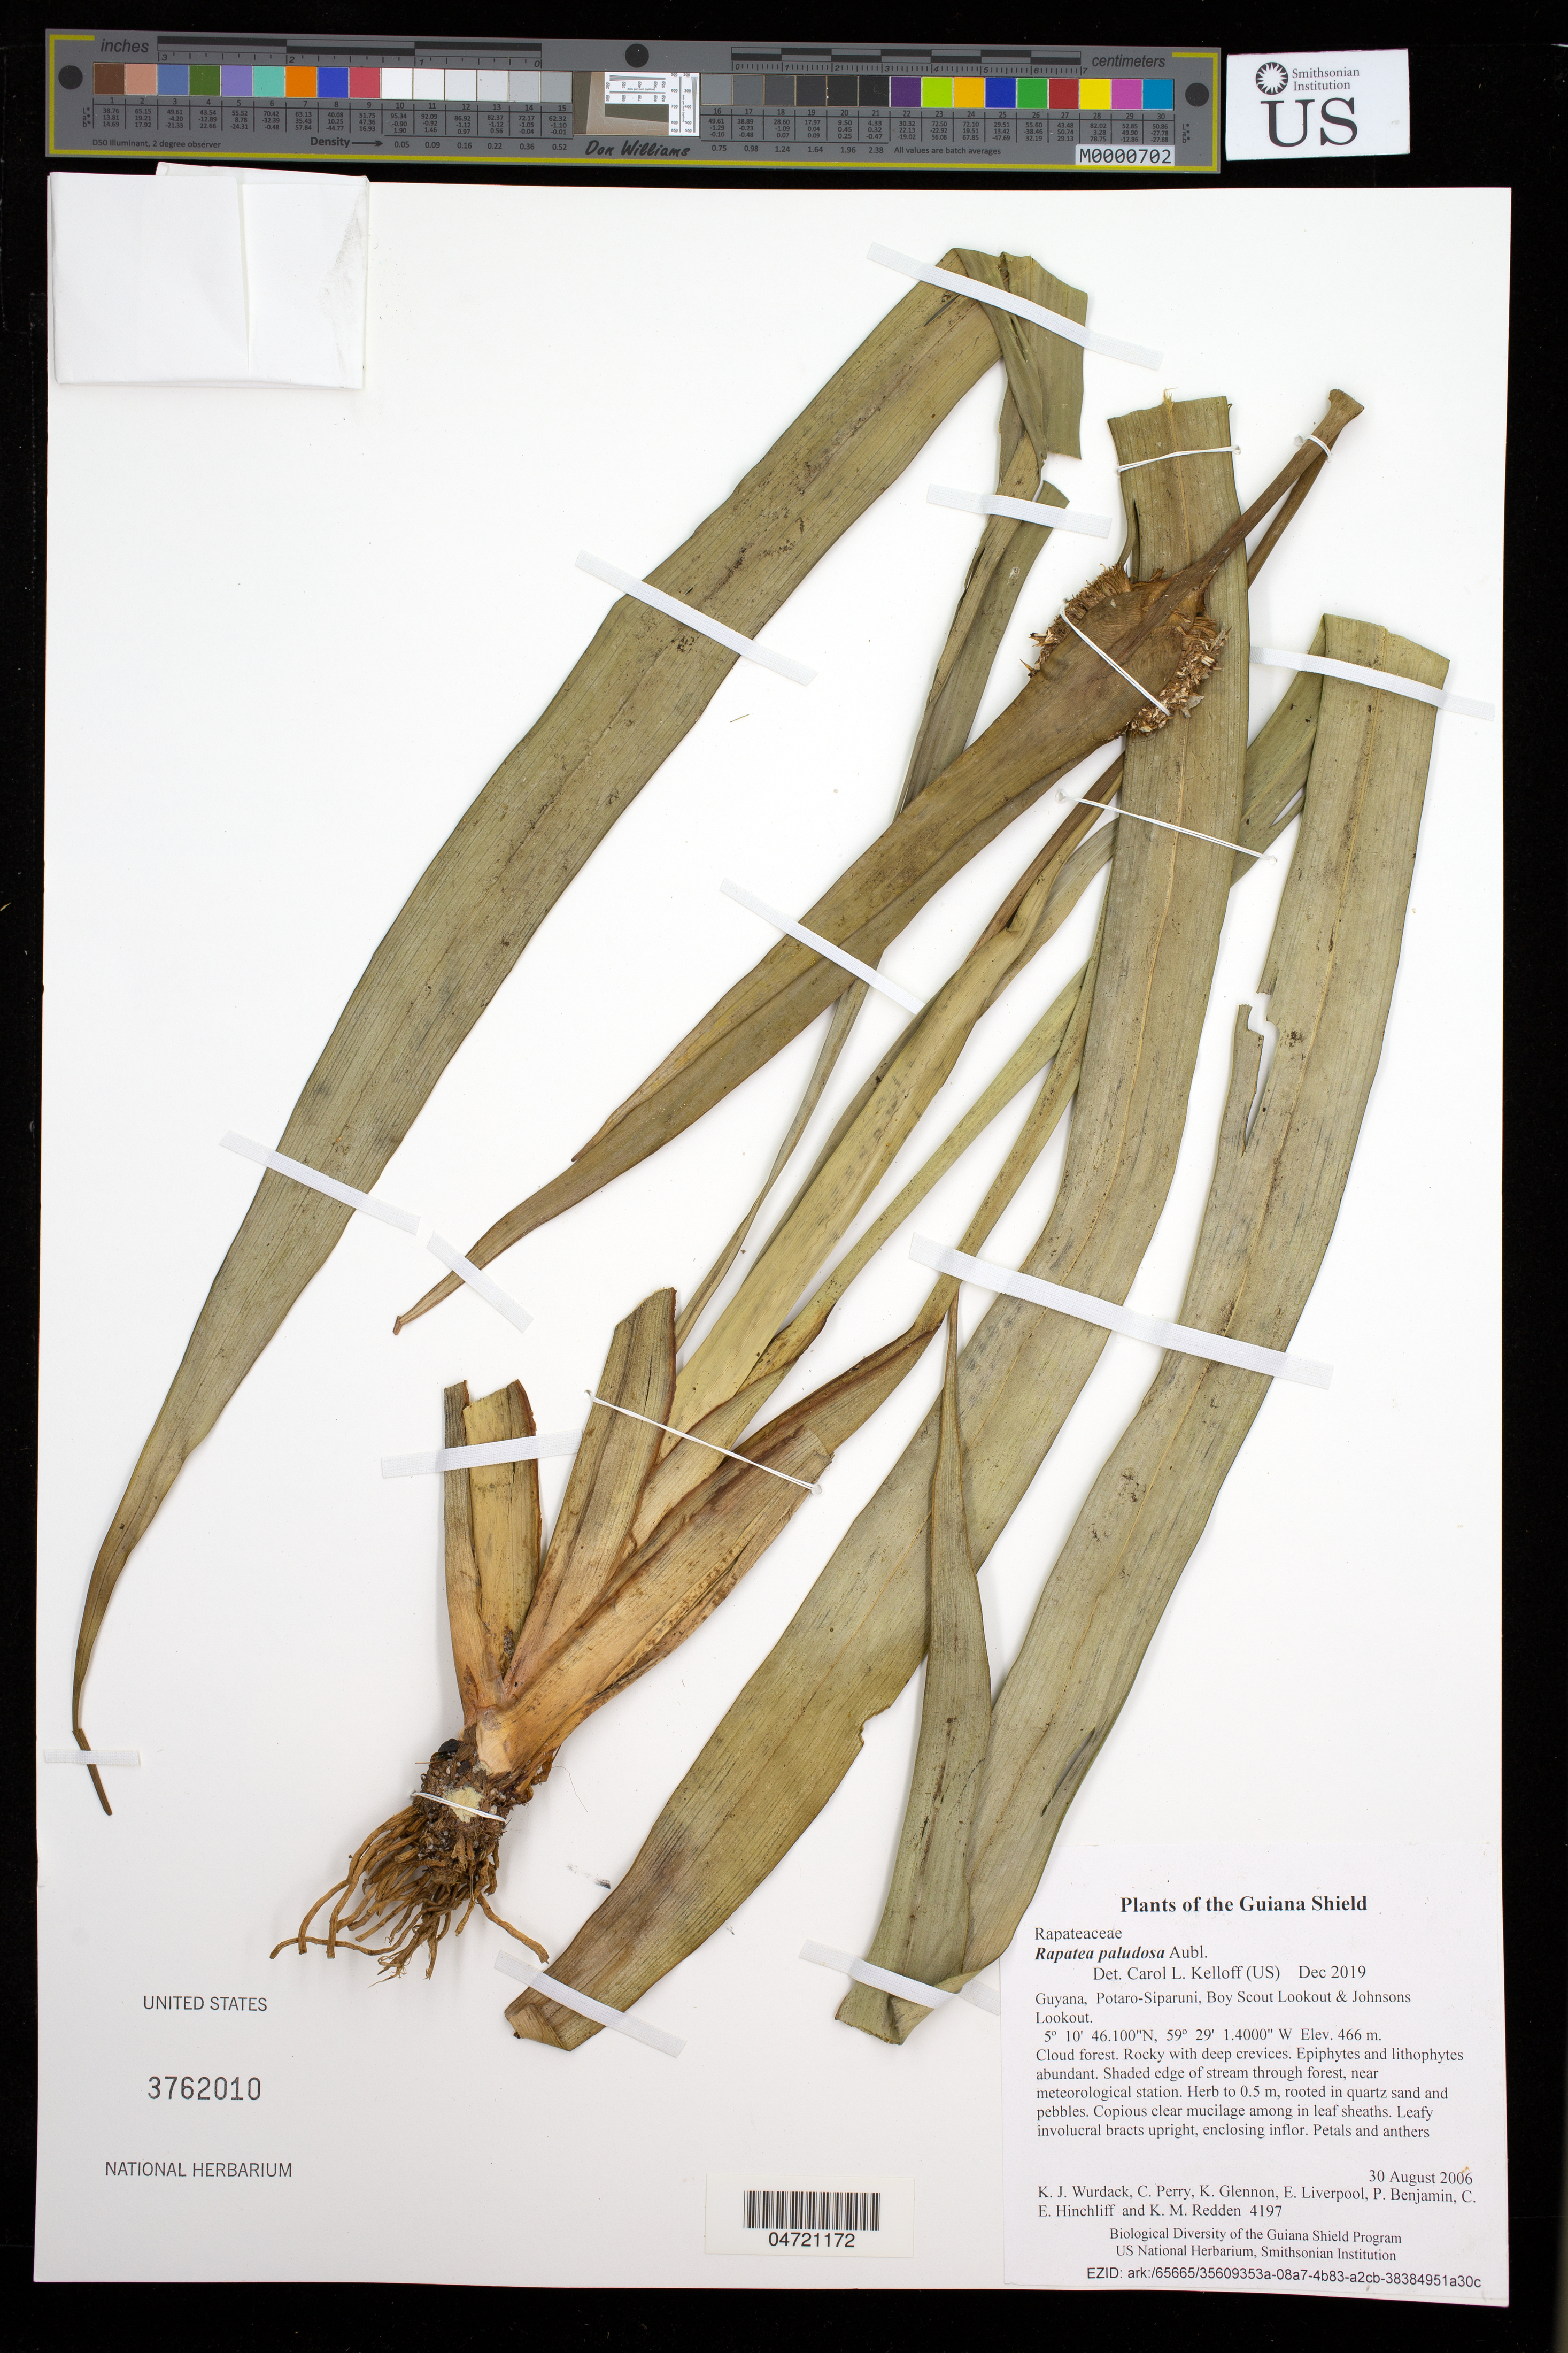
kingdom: Plantae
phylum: Tracheophyta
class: Liliopsida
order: Poales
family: Rapateaceae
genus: Rapatea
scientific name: Rapatea paludosa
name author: Aubl.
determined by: Kelloff, Carol L., (US), Smithsonian Institution - National Museum of Natural History (UNITED STATES)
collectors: K. Wurdack, C. Perry, K. Glennon, E. Liverpool, P. Benjamin, C. E. Hinchliff & K. M. Redden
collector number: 4197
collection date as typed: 30 August 2006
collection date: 2006-08-30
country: Guyana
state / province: Potaro-Siparuni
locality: Boy Scout Lookout & Johnsons Lookout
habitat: Cloud forest. Rocky with deep crevices. Epiphytes and lithophytes abundant.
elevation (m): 466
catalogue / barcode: US 3762010